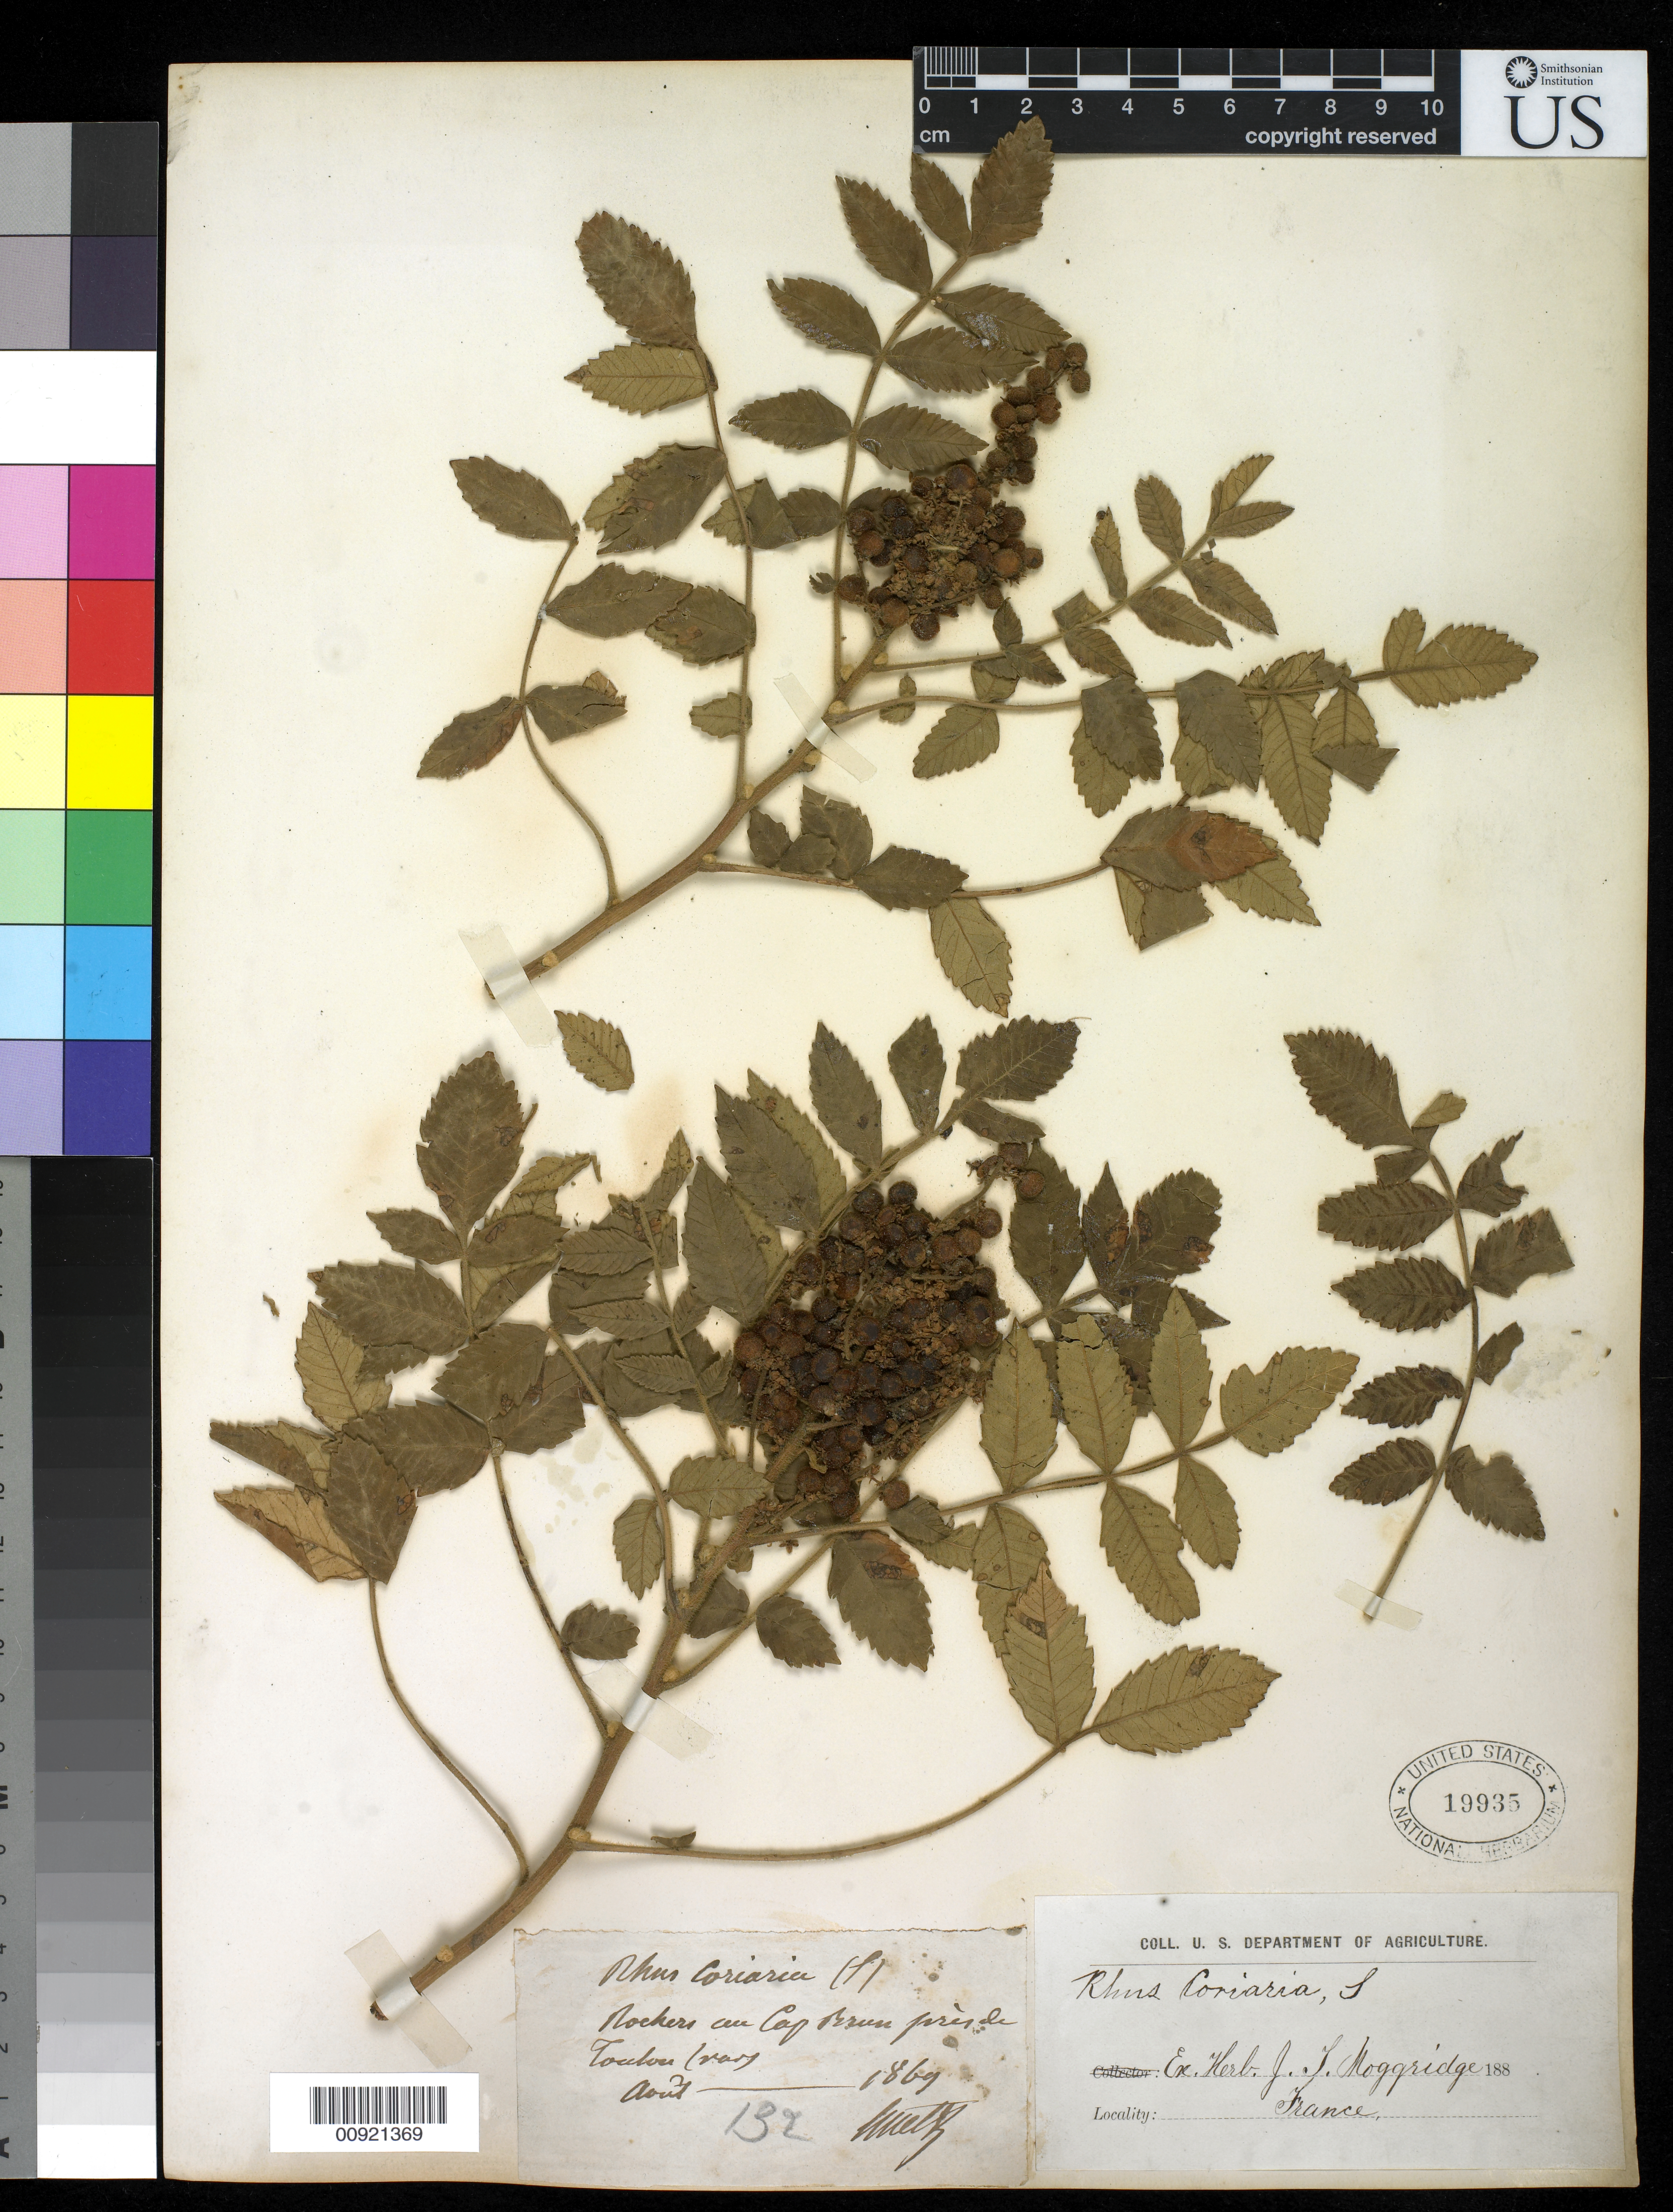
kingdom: Plantae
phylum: Tracheophyta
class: Magnoliopsida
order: Sapindales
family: Anacardiaceae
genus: Rhus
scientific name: Rhus coriaria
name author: L.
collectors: J. T. Moggridge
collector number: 132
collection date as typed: Aug 1869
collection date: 1869-08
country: France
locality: Rockers au Cap Bruse pres de toulouse []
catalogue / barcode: US 19935